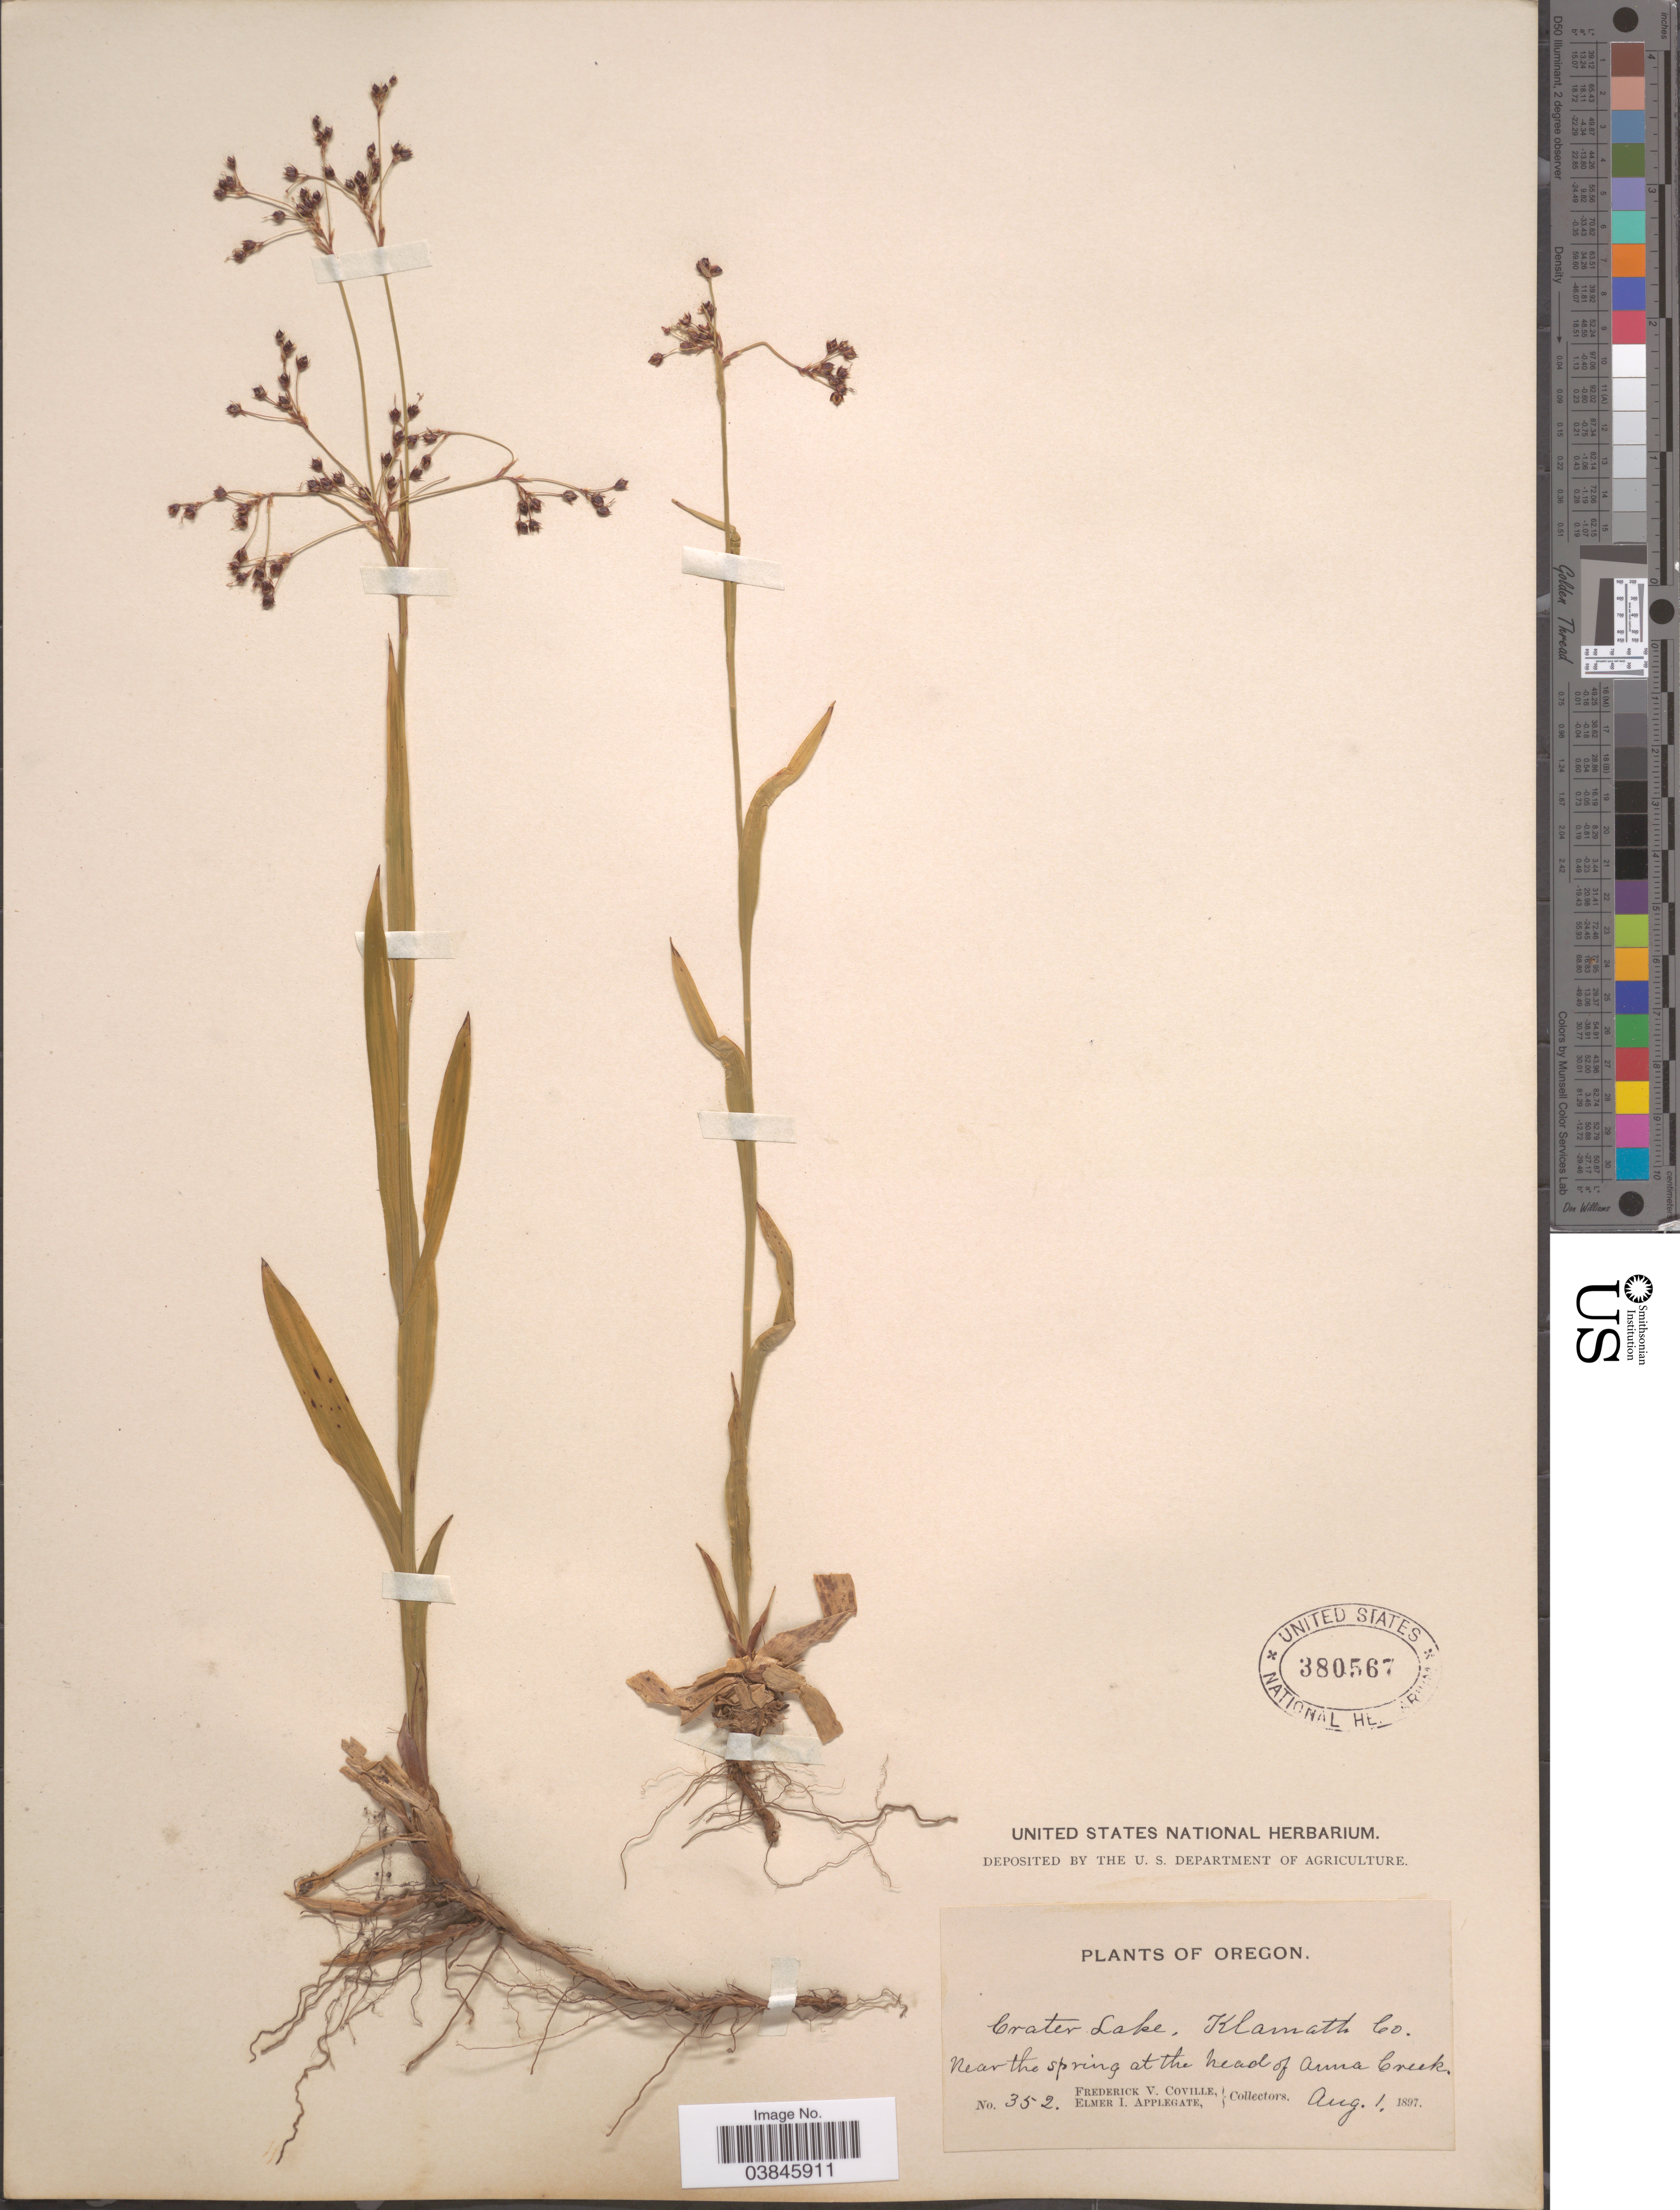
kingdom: Plantae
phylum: Tracheophyta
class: Liliopsida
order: Poales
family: Juncaceae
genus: Luzula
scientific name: Luzula glabrata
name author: (Hoppe) Desv.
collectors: F. V. Coville & E. I. Applegate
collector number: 352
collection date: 1897-08-01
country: United States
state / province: Oregon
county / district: Klamath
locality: Crater lake, Klamath Co. Near the spring at the head of Anna Creek.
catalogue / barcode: US 380567